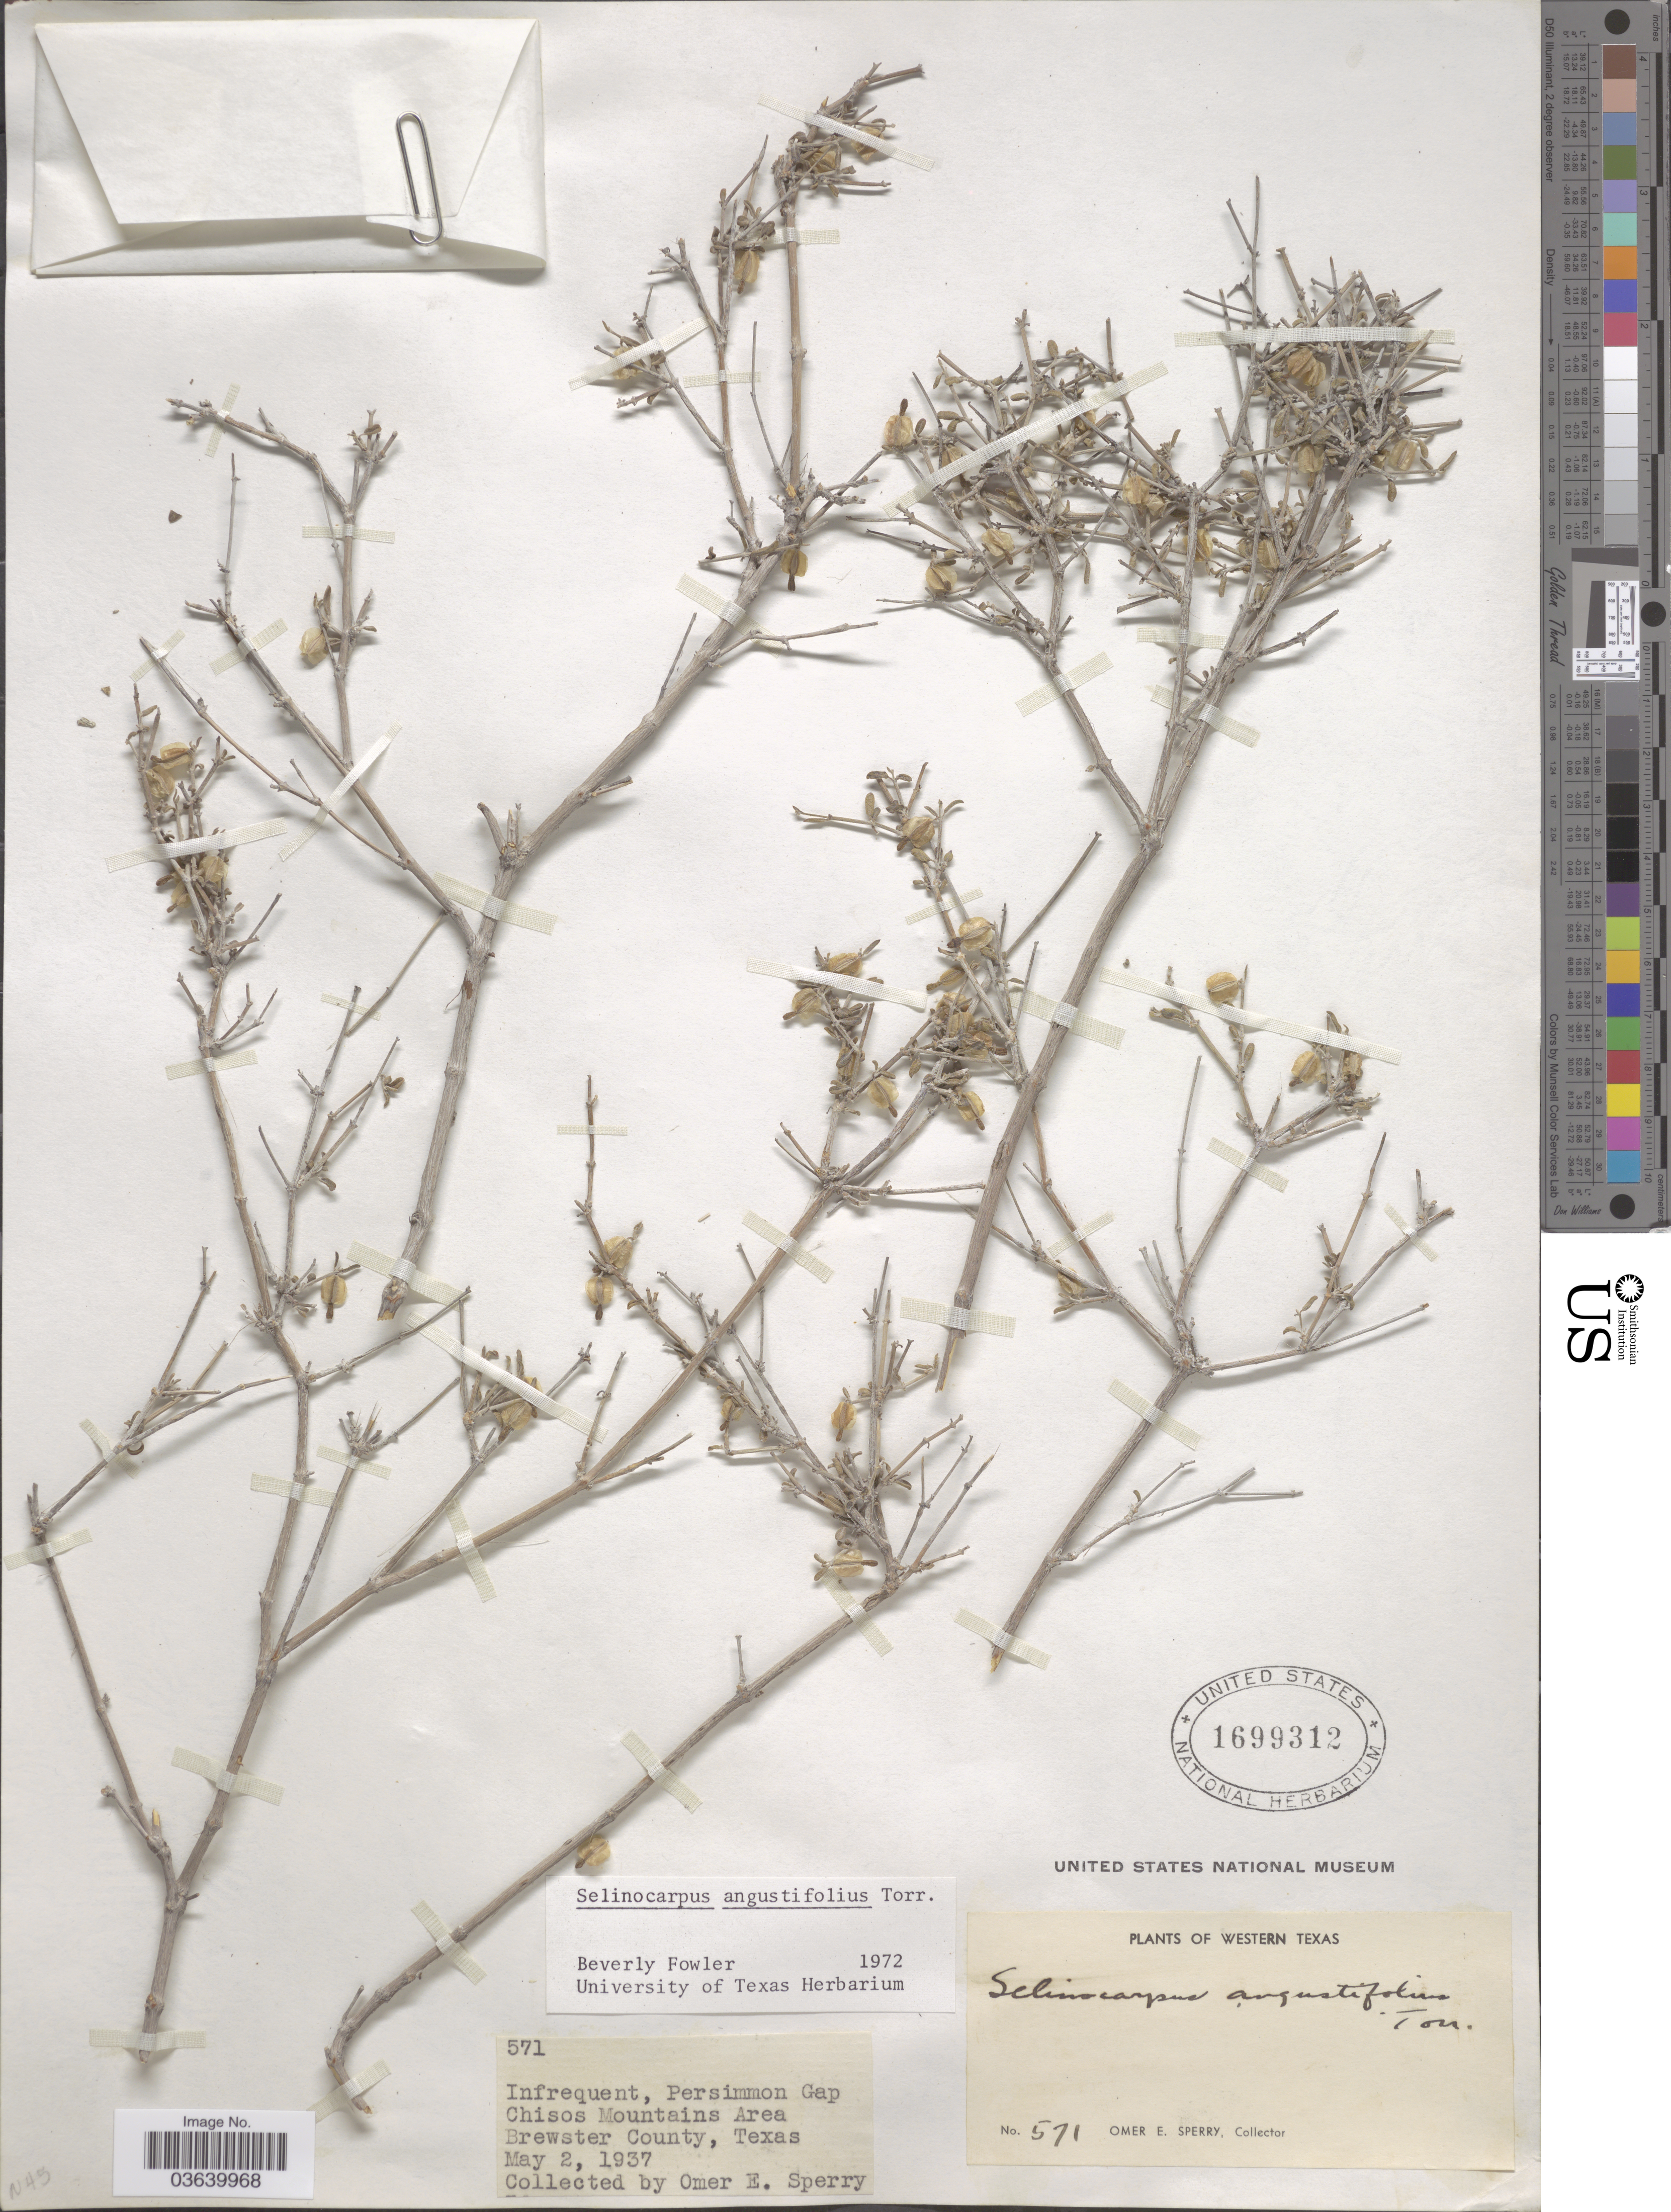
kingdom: Plantae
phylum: Tracheophyta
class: Magnoliopsida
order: Caryophyllales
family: Nyctaginaceae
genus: Acleisanthes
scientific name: Acleisanthes angustifolius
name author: (Torr.) R.A. Levin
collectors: O. E. Sperry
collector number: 571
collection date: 1937-05-02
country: United States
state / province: Texas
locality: Persimmon Gap. Chisos Mountains Area. Brewster County. Western Texas.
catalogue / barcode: US 1699312